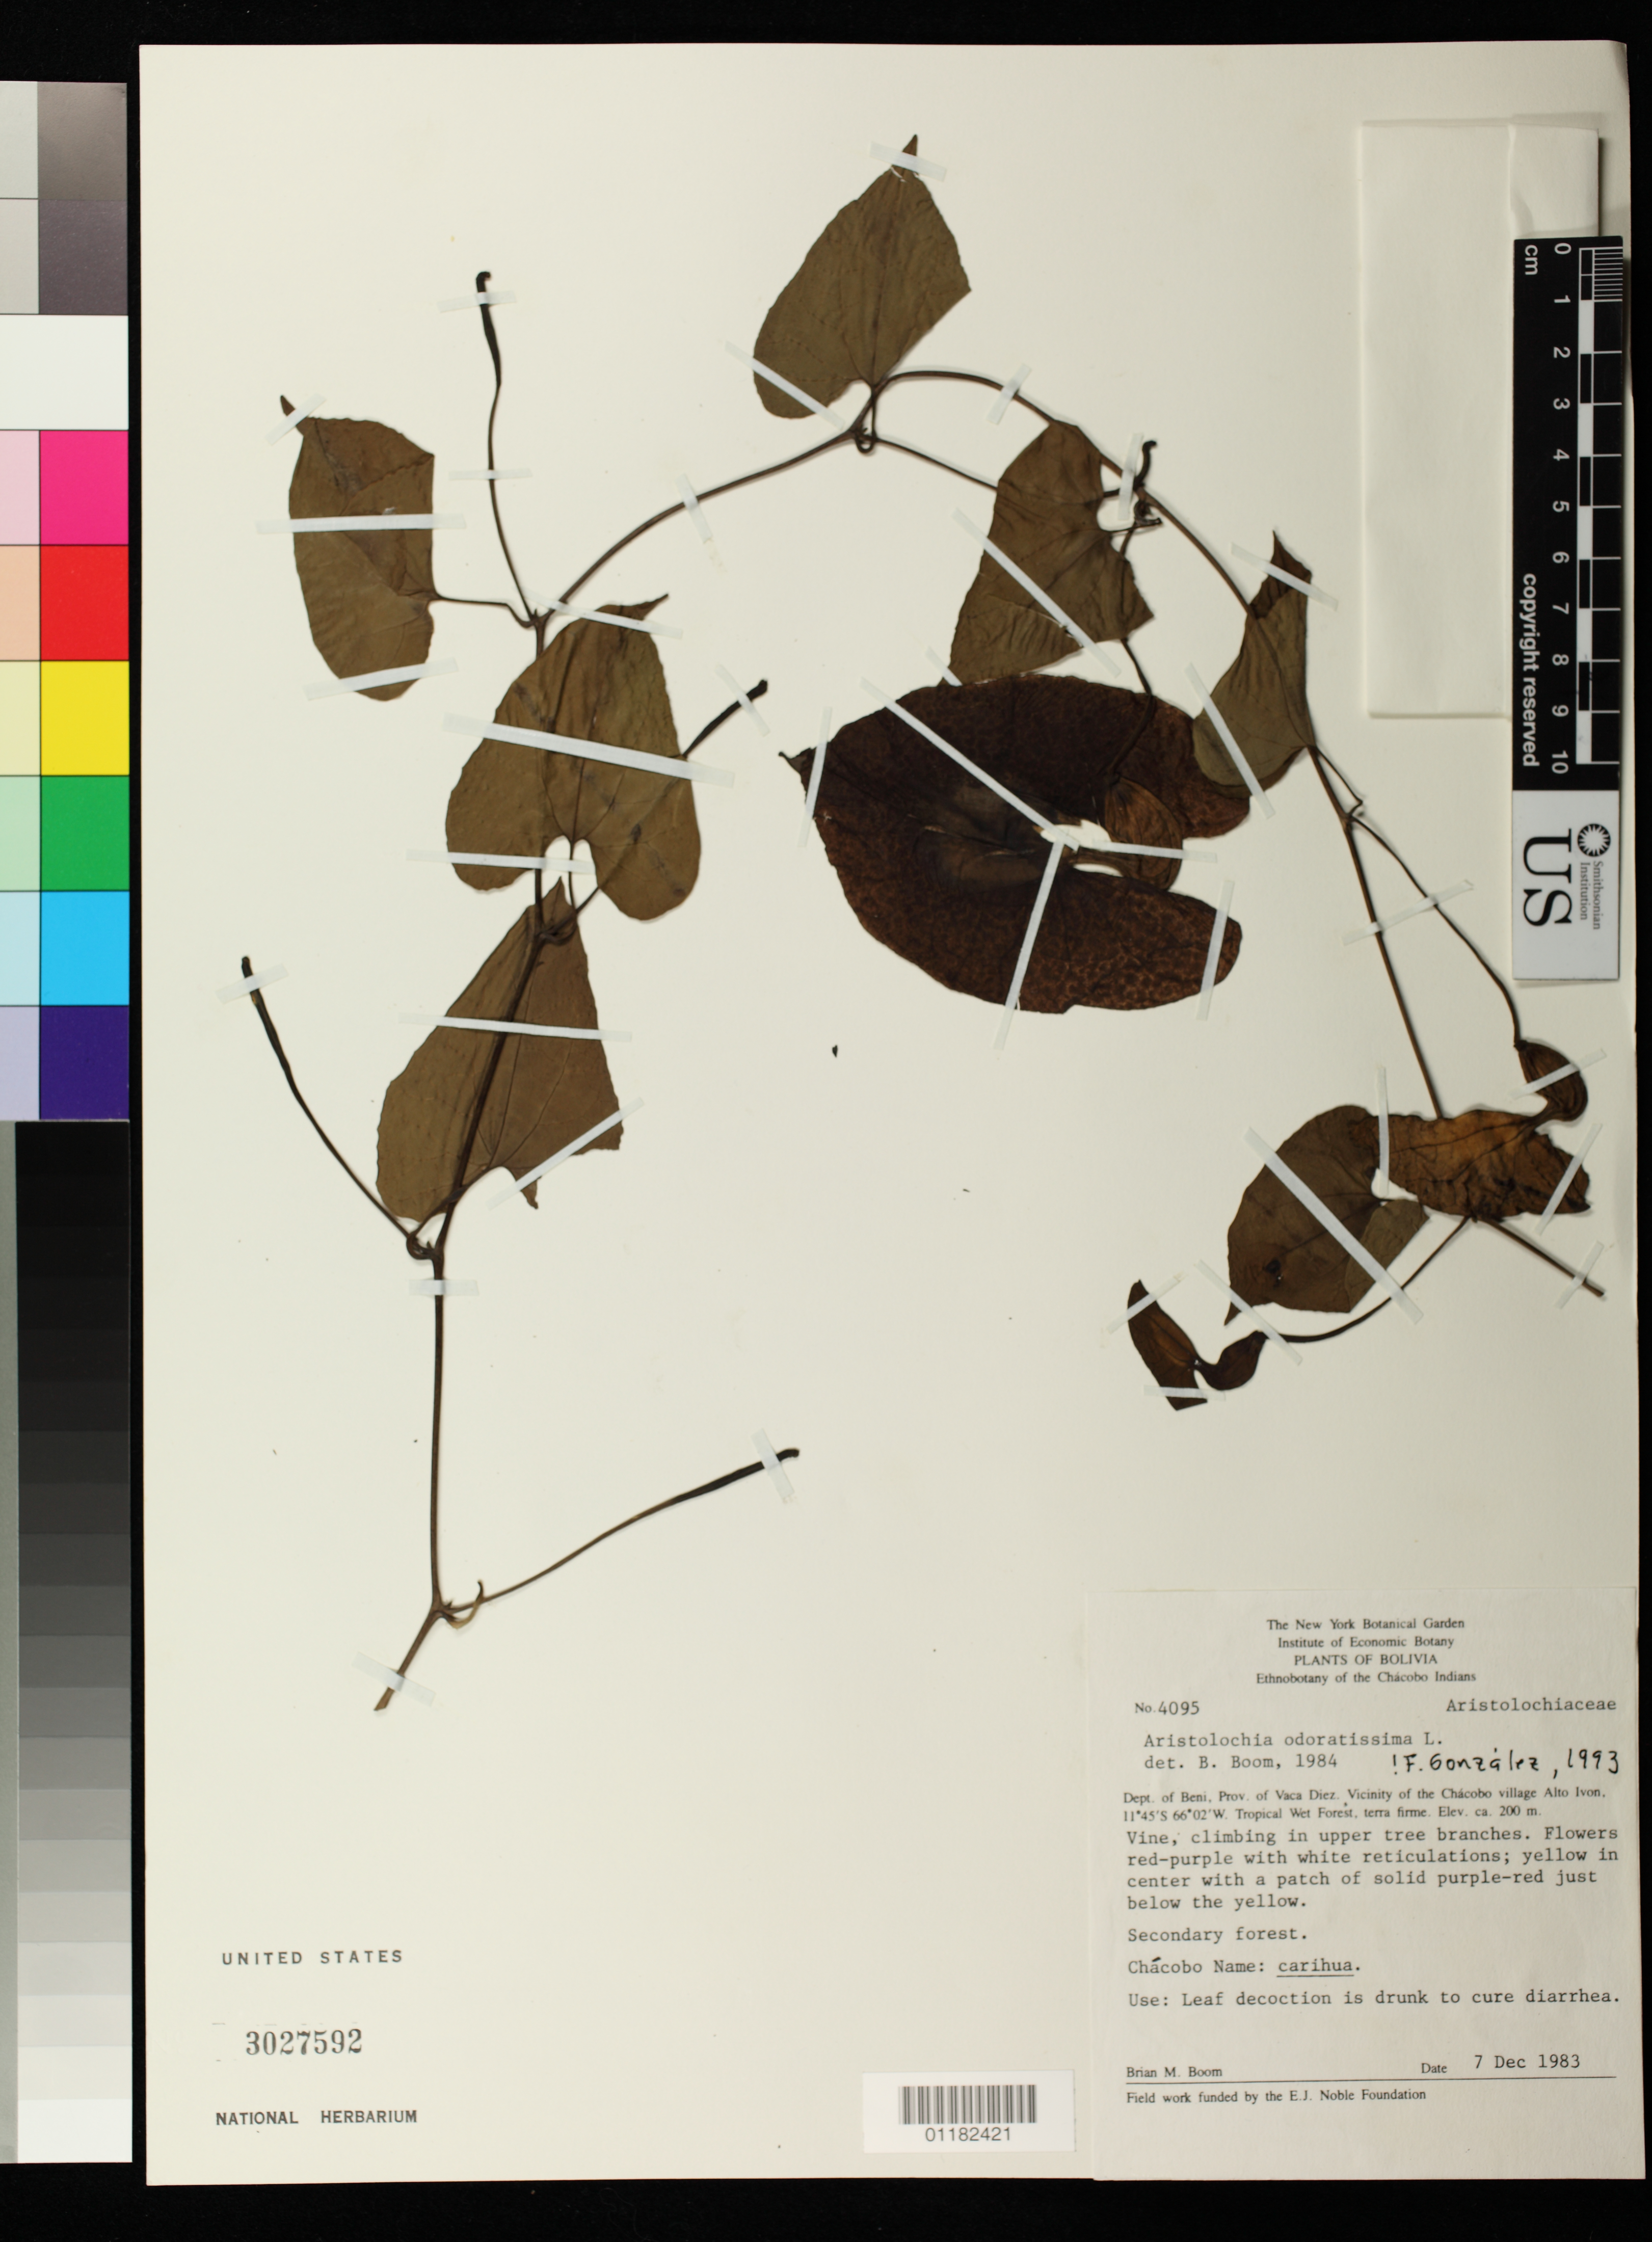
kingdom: Plantae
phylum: Tracheophyta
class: Magnoliopsida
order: Piperales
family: Aristolochiaceae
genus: Aristolochia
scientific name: Aristolochia odoratissima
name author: L.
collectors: B. M. Boom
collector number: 4095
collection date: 1983-12-07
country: Bolivia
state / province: Beni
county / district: Vaca Diez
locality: Prov of Vaca Diez. Vicinity of the Chacobo village Alto Ivon.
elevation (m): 200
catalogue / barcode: US 3027592